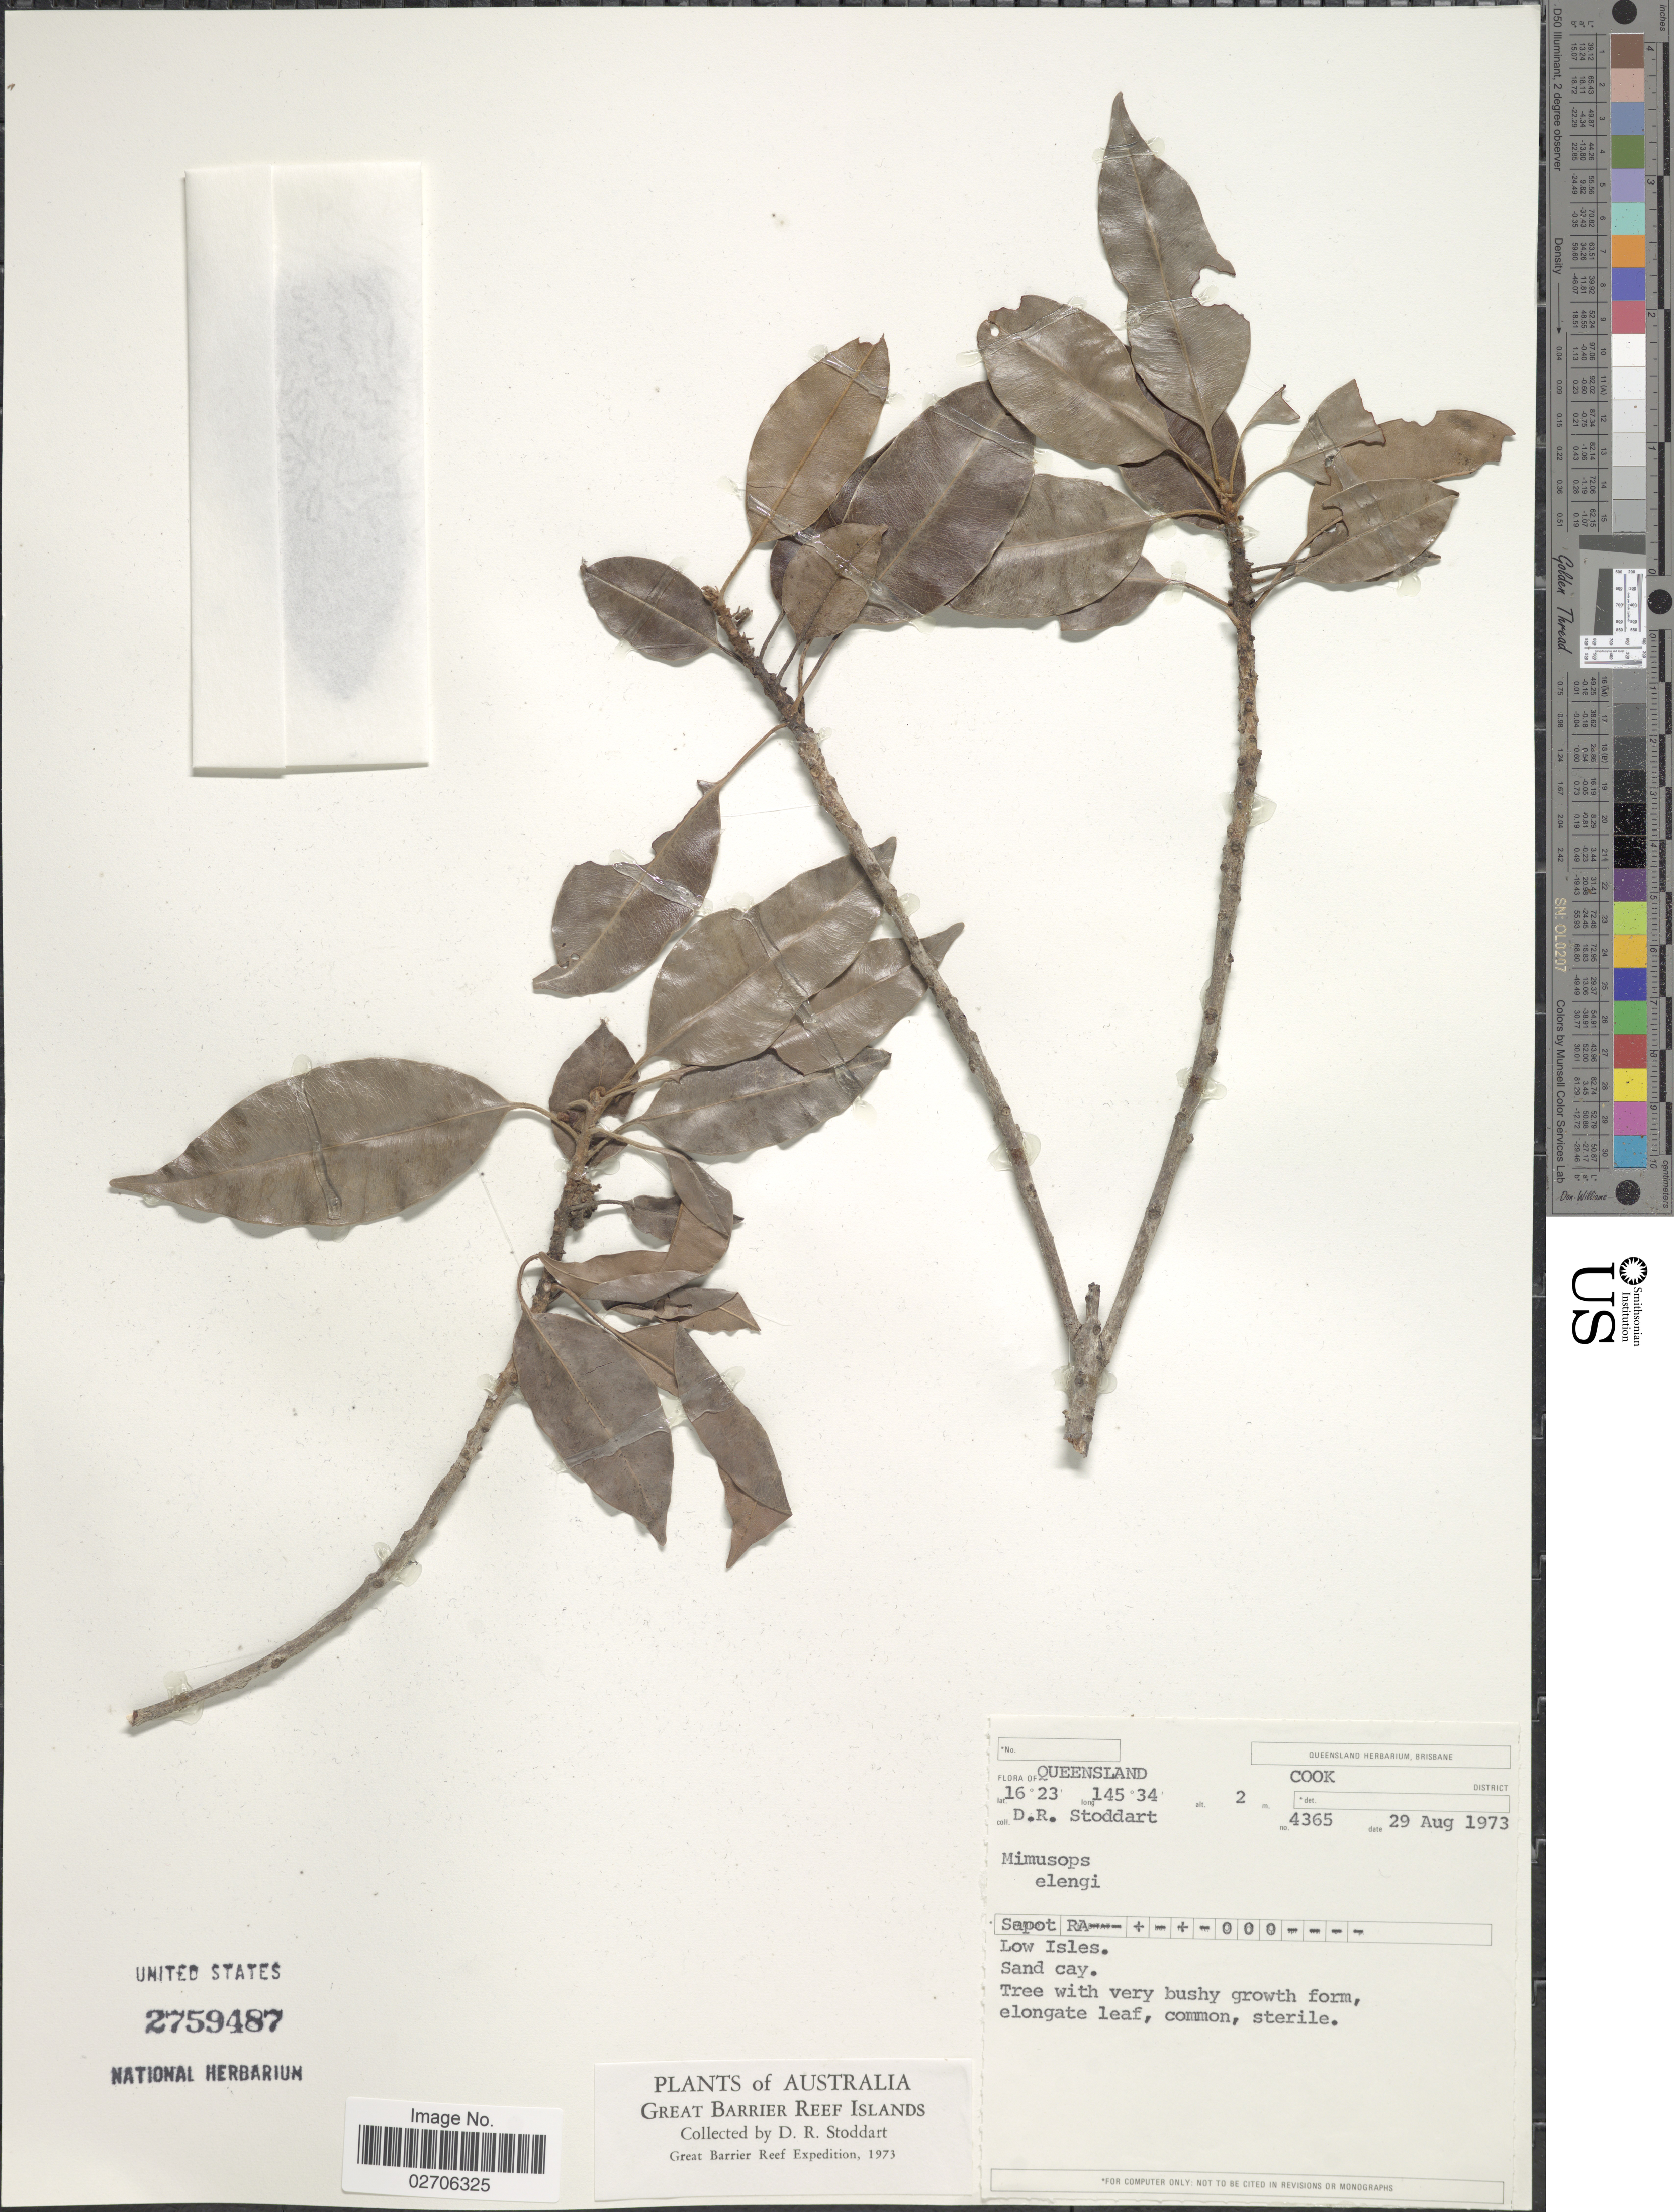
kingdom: Plantae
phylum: Tracheophyta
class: Magnoliopsida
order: Ericales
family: Sapotaceae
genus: Mimusops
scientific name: Mimusops djave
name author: Engl.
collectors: D. R. Stoddart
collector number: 4365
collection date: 1973-08-29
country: Australia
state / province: Queensland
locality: Cook District. Low Isles. Great Barrier Reef Islands.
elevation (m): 2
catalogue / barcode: US 2759487